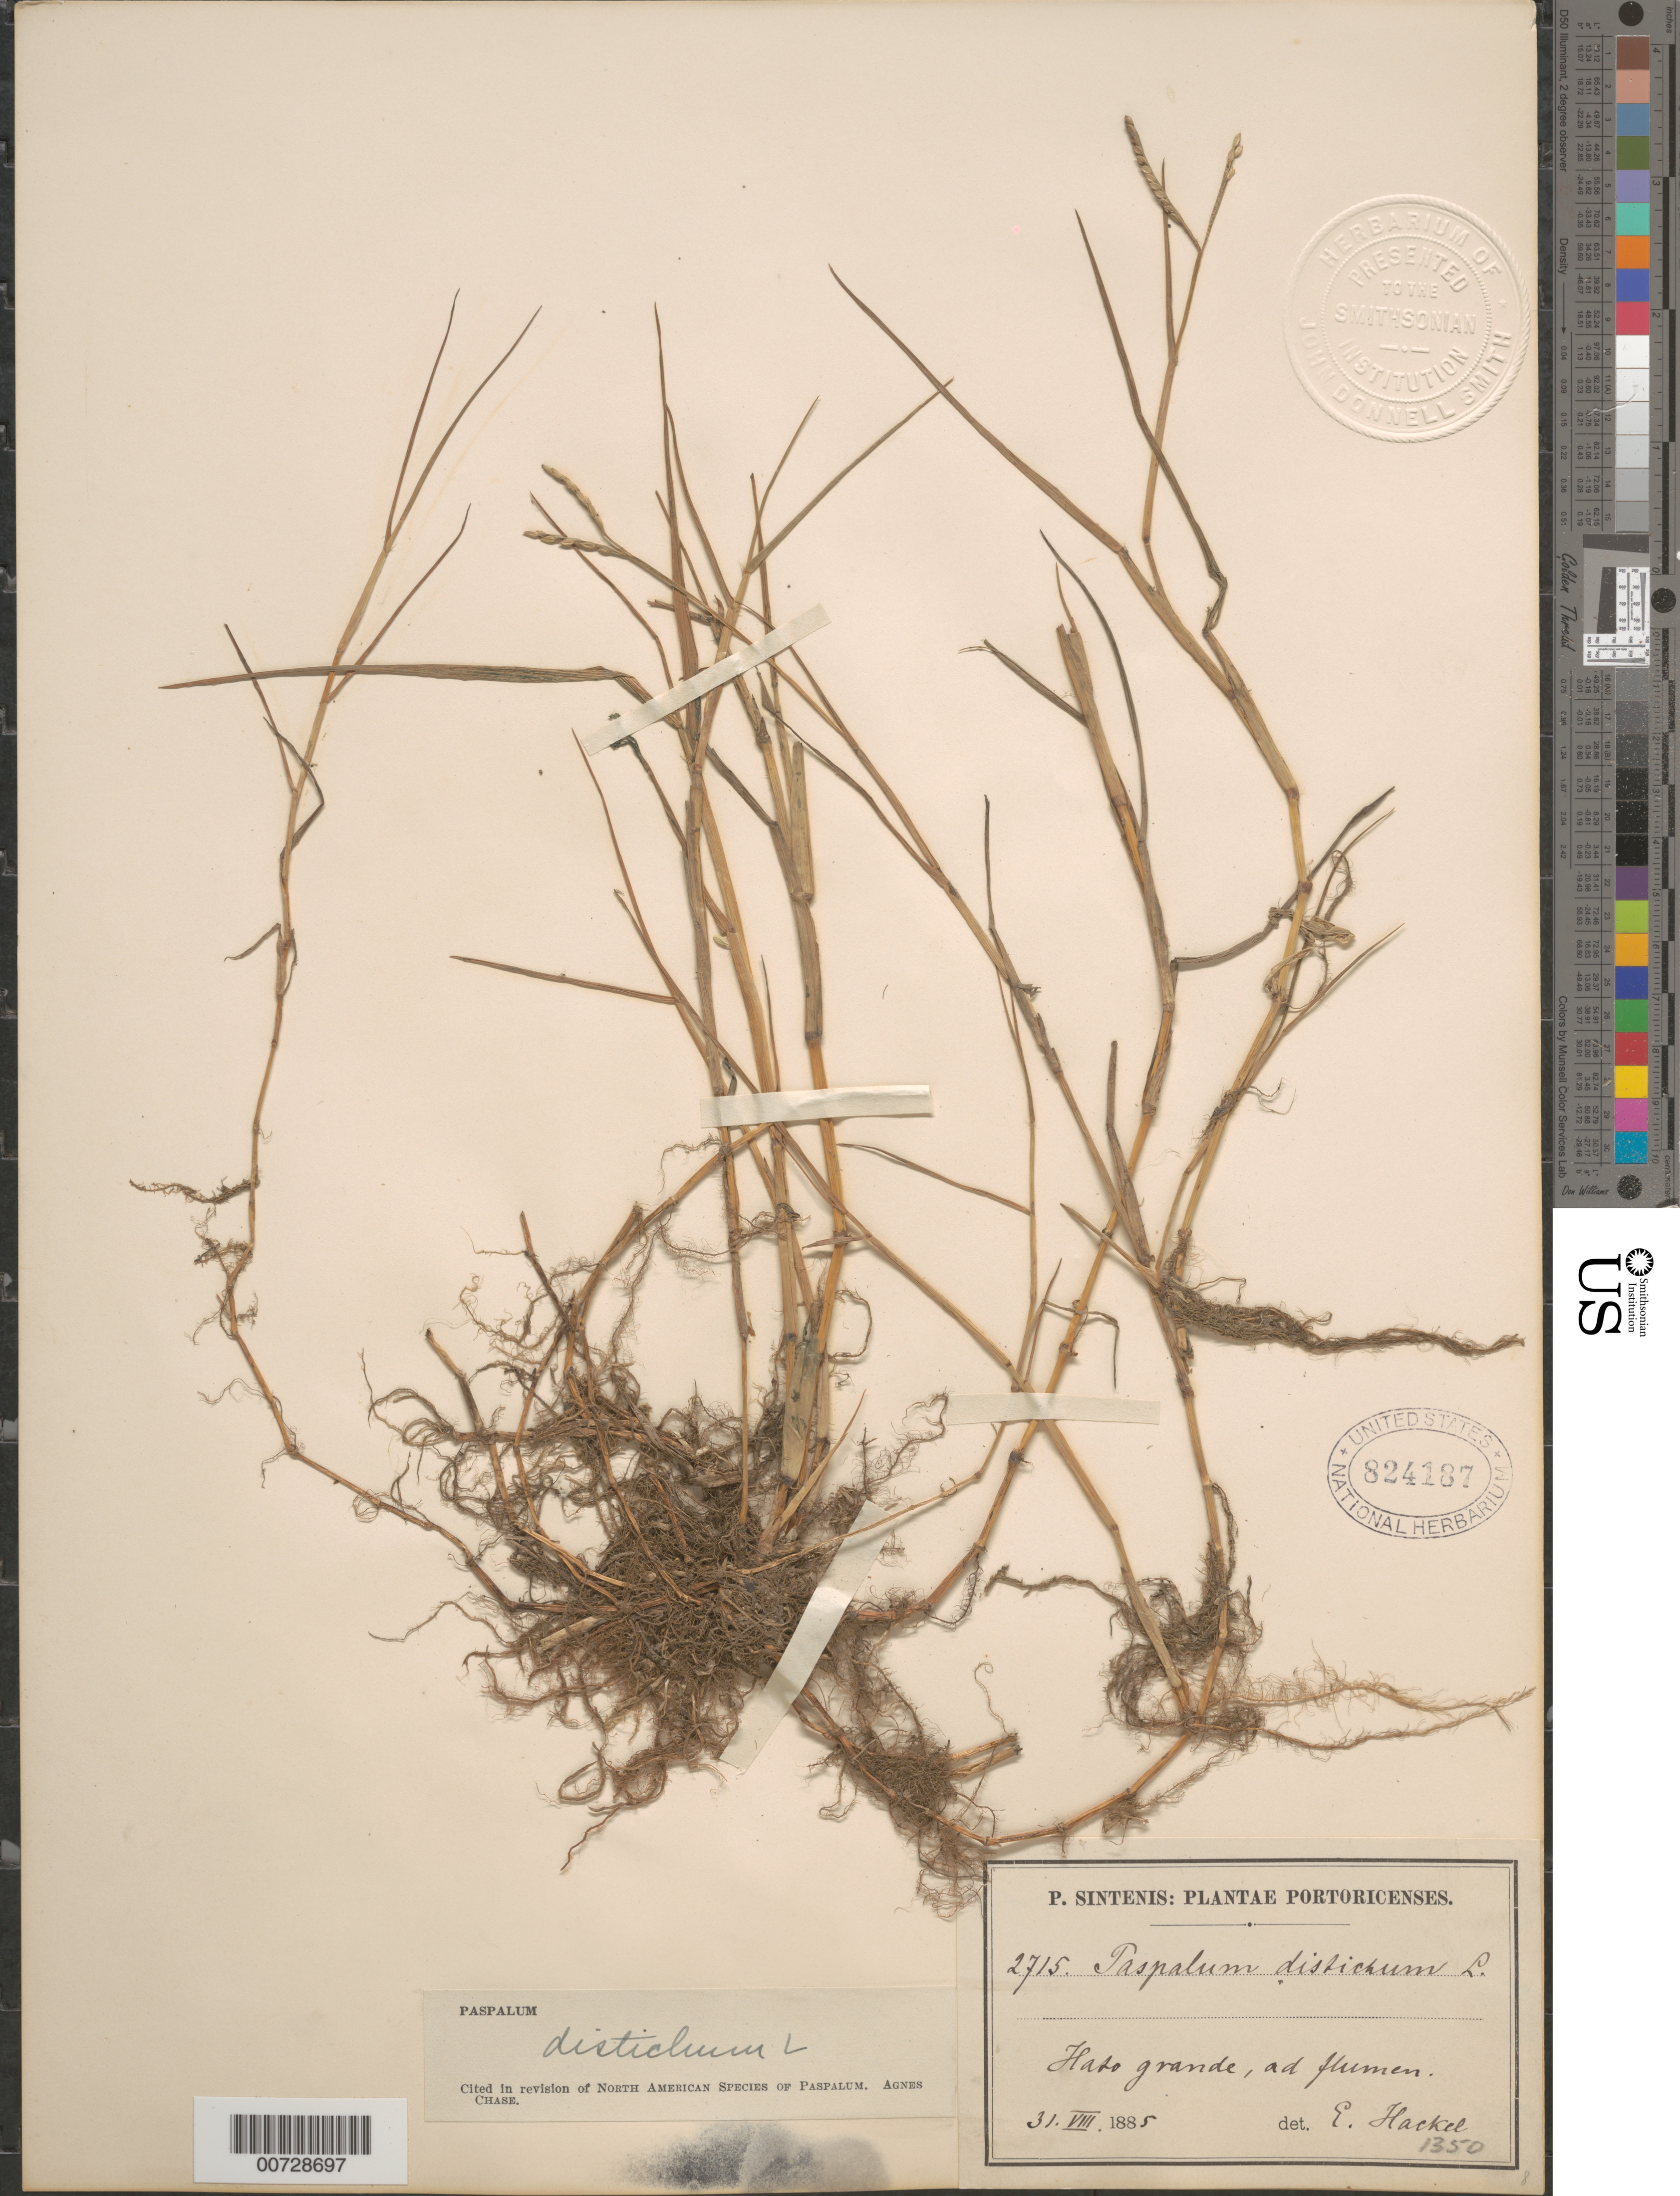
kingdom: Plantae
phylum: Tracheophyta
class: Liliopsida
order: Poales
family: Poaceae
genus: Paspalum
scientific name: Paspalum distichum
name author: L.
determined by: Hackel, E.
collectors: P. Sintenis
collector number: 2715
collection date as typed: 31 Aug 1885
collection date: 1885-08-31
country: Puerto Rico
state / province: Río Grande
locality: Hato Grande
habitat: Ad flumen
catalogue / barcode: US 824187